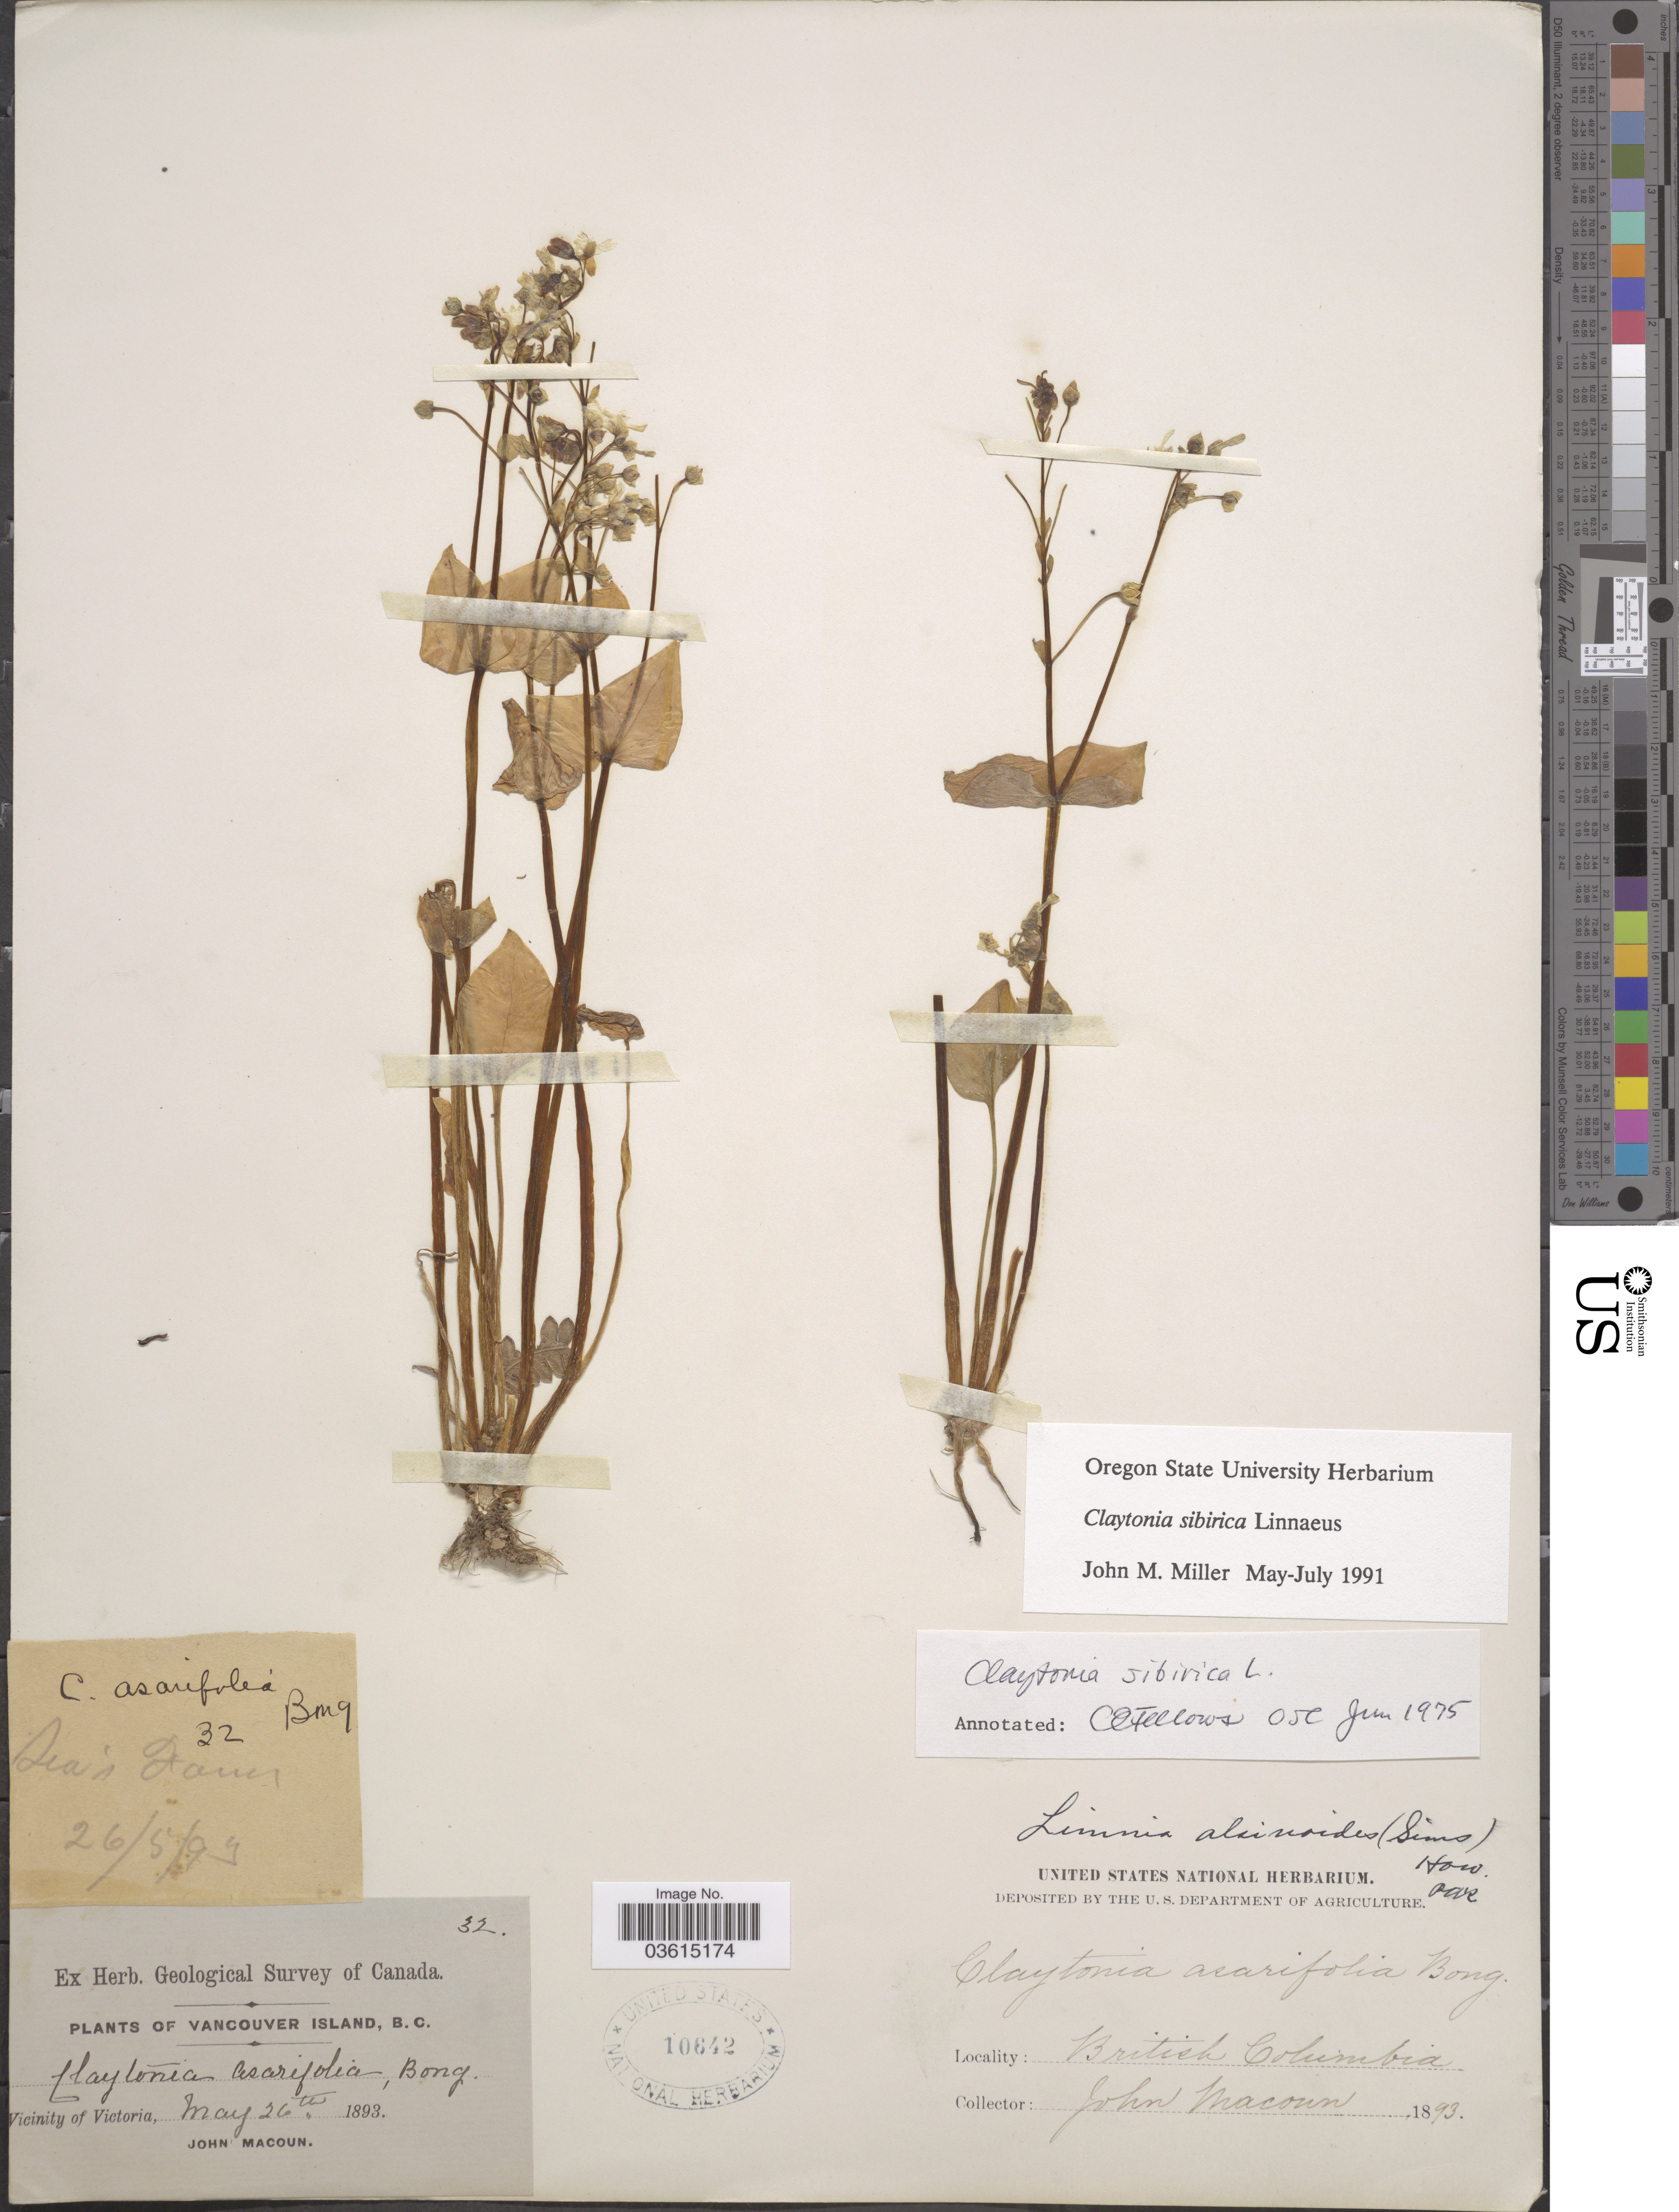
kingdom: Plantae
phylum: Tracheophyta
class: Magnoliopsida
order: Caryophyllales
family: Montiaceae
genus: Claytonia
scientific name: Claytonia sibirica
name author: L.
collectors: J. Macoun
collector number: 32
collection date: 1893-05-26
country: Canada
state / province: British Columbia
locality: Vancouver Island. Vicinity of Victoria.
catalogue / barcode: US 10642